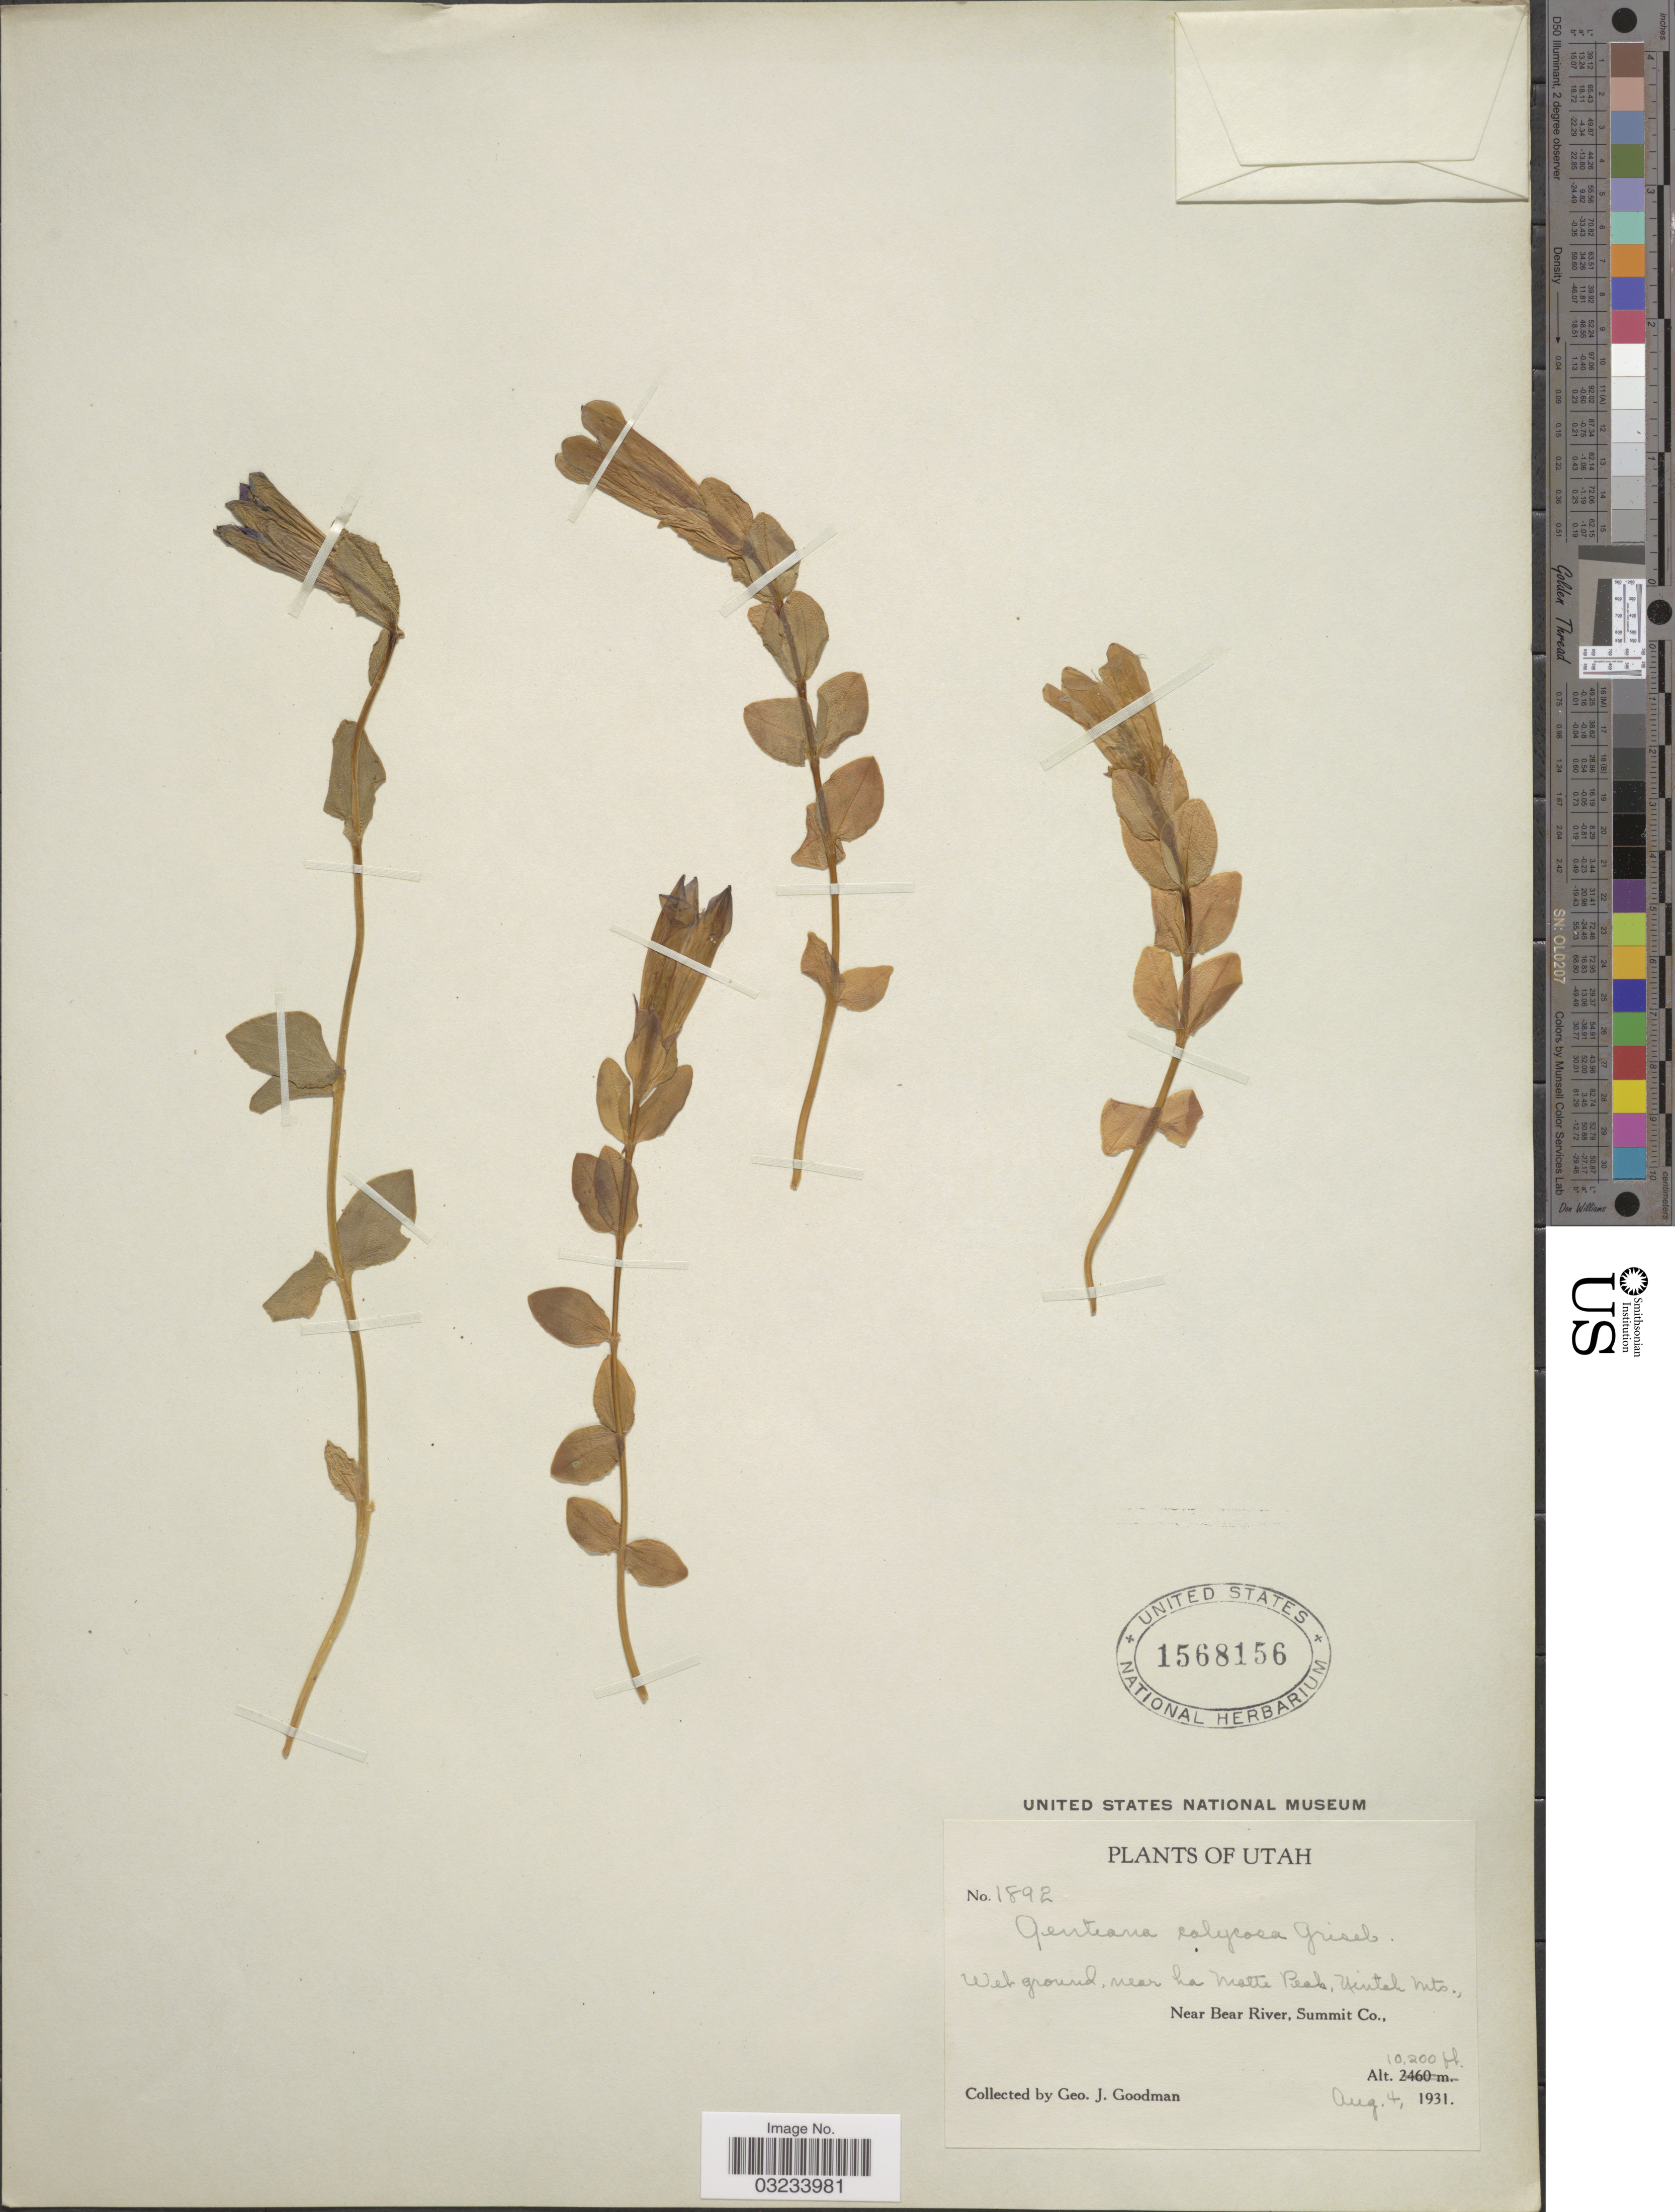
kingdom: Plantae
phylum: Tracheophyta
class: Magnoliopsida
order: Gentianales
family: Gentianaceae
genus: Gentiana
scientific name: Gentiana calycosa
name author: Griseb.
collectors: G. J. Goodman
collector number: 1892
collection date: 1931-08-04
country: United States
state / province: Utah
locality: Wet ground, near La Matte Peak, Uintah Mts., Near Bear River, Summit Co.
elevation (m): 3109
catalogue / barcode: US 1568156